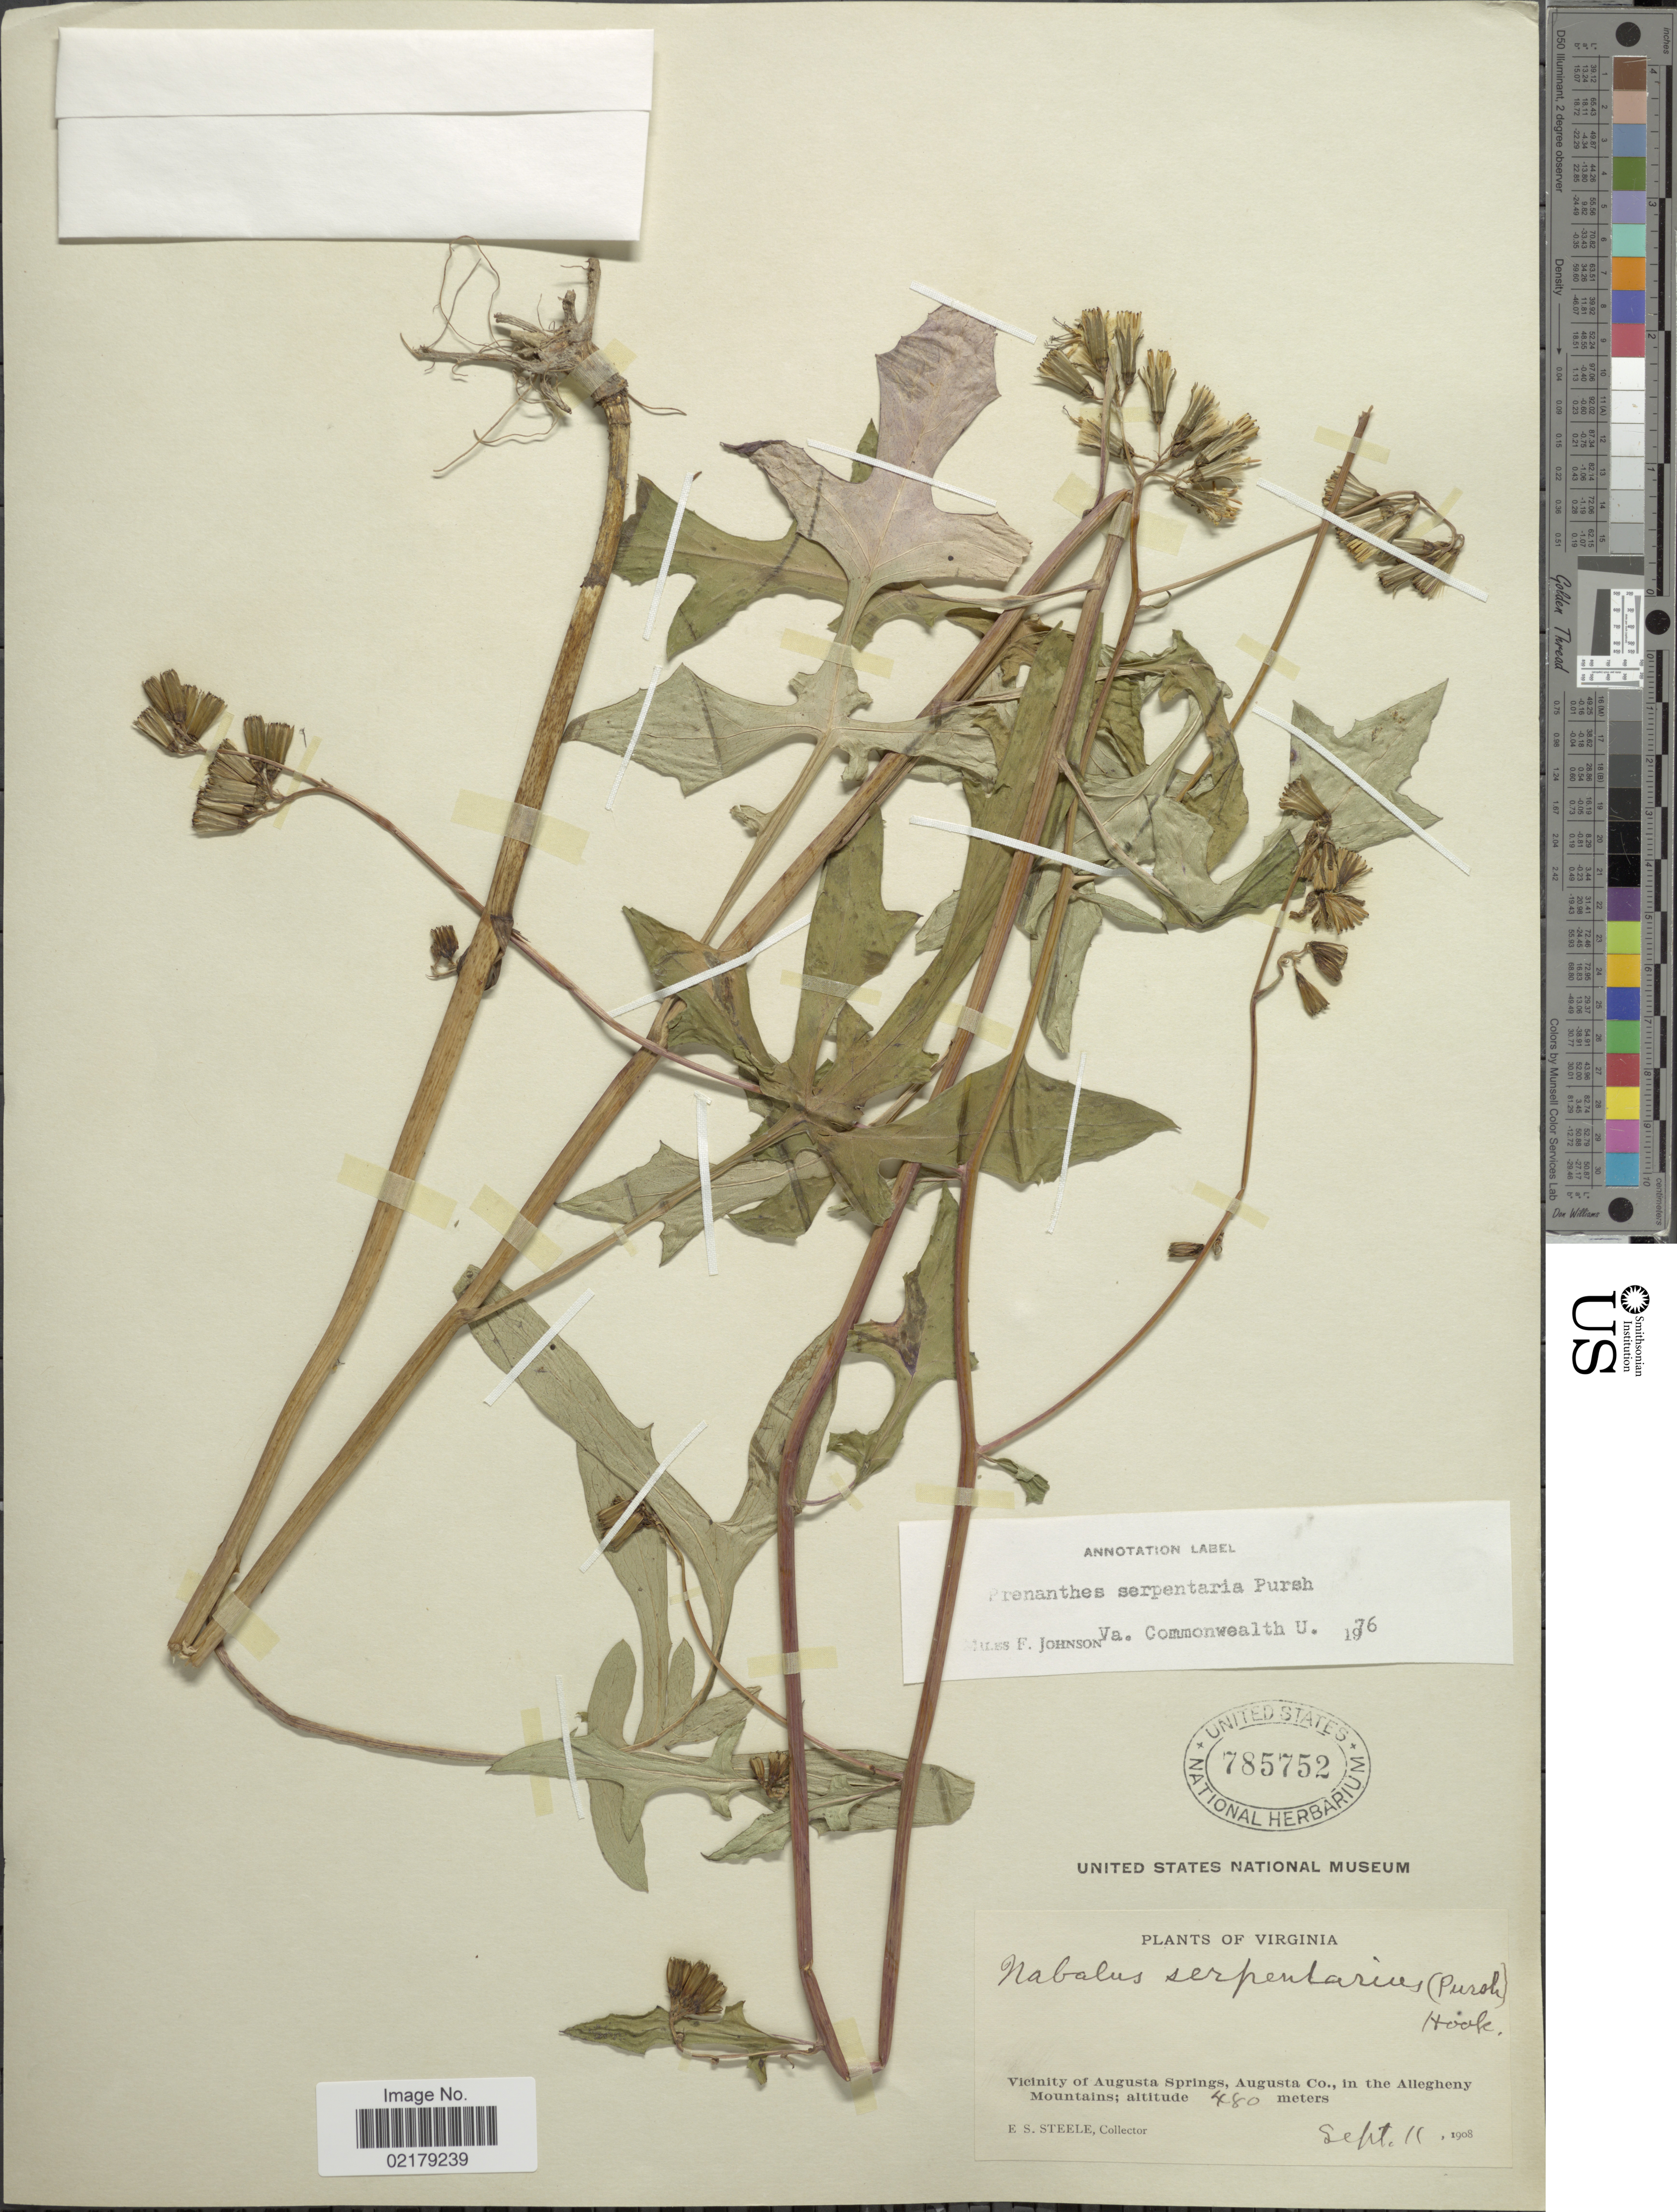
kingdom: Plantae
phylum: Tracheophyta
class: Magnoliopsida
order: Asterales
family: Asteraceae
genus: Nabalus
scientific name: Nabalus serpentarius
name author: (Pursh) Hook.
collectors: E. Steele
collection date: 1908-09-11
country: United States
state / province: Virginia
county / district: Augusta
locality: Vicinity of Augusta Springs, Augusta Co., in the Allegheny Mountains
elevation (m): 480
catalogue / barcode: US 785752